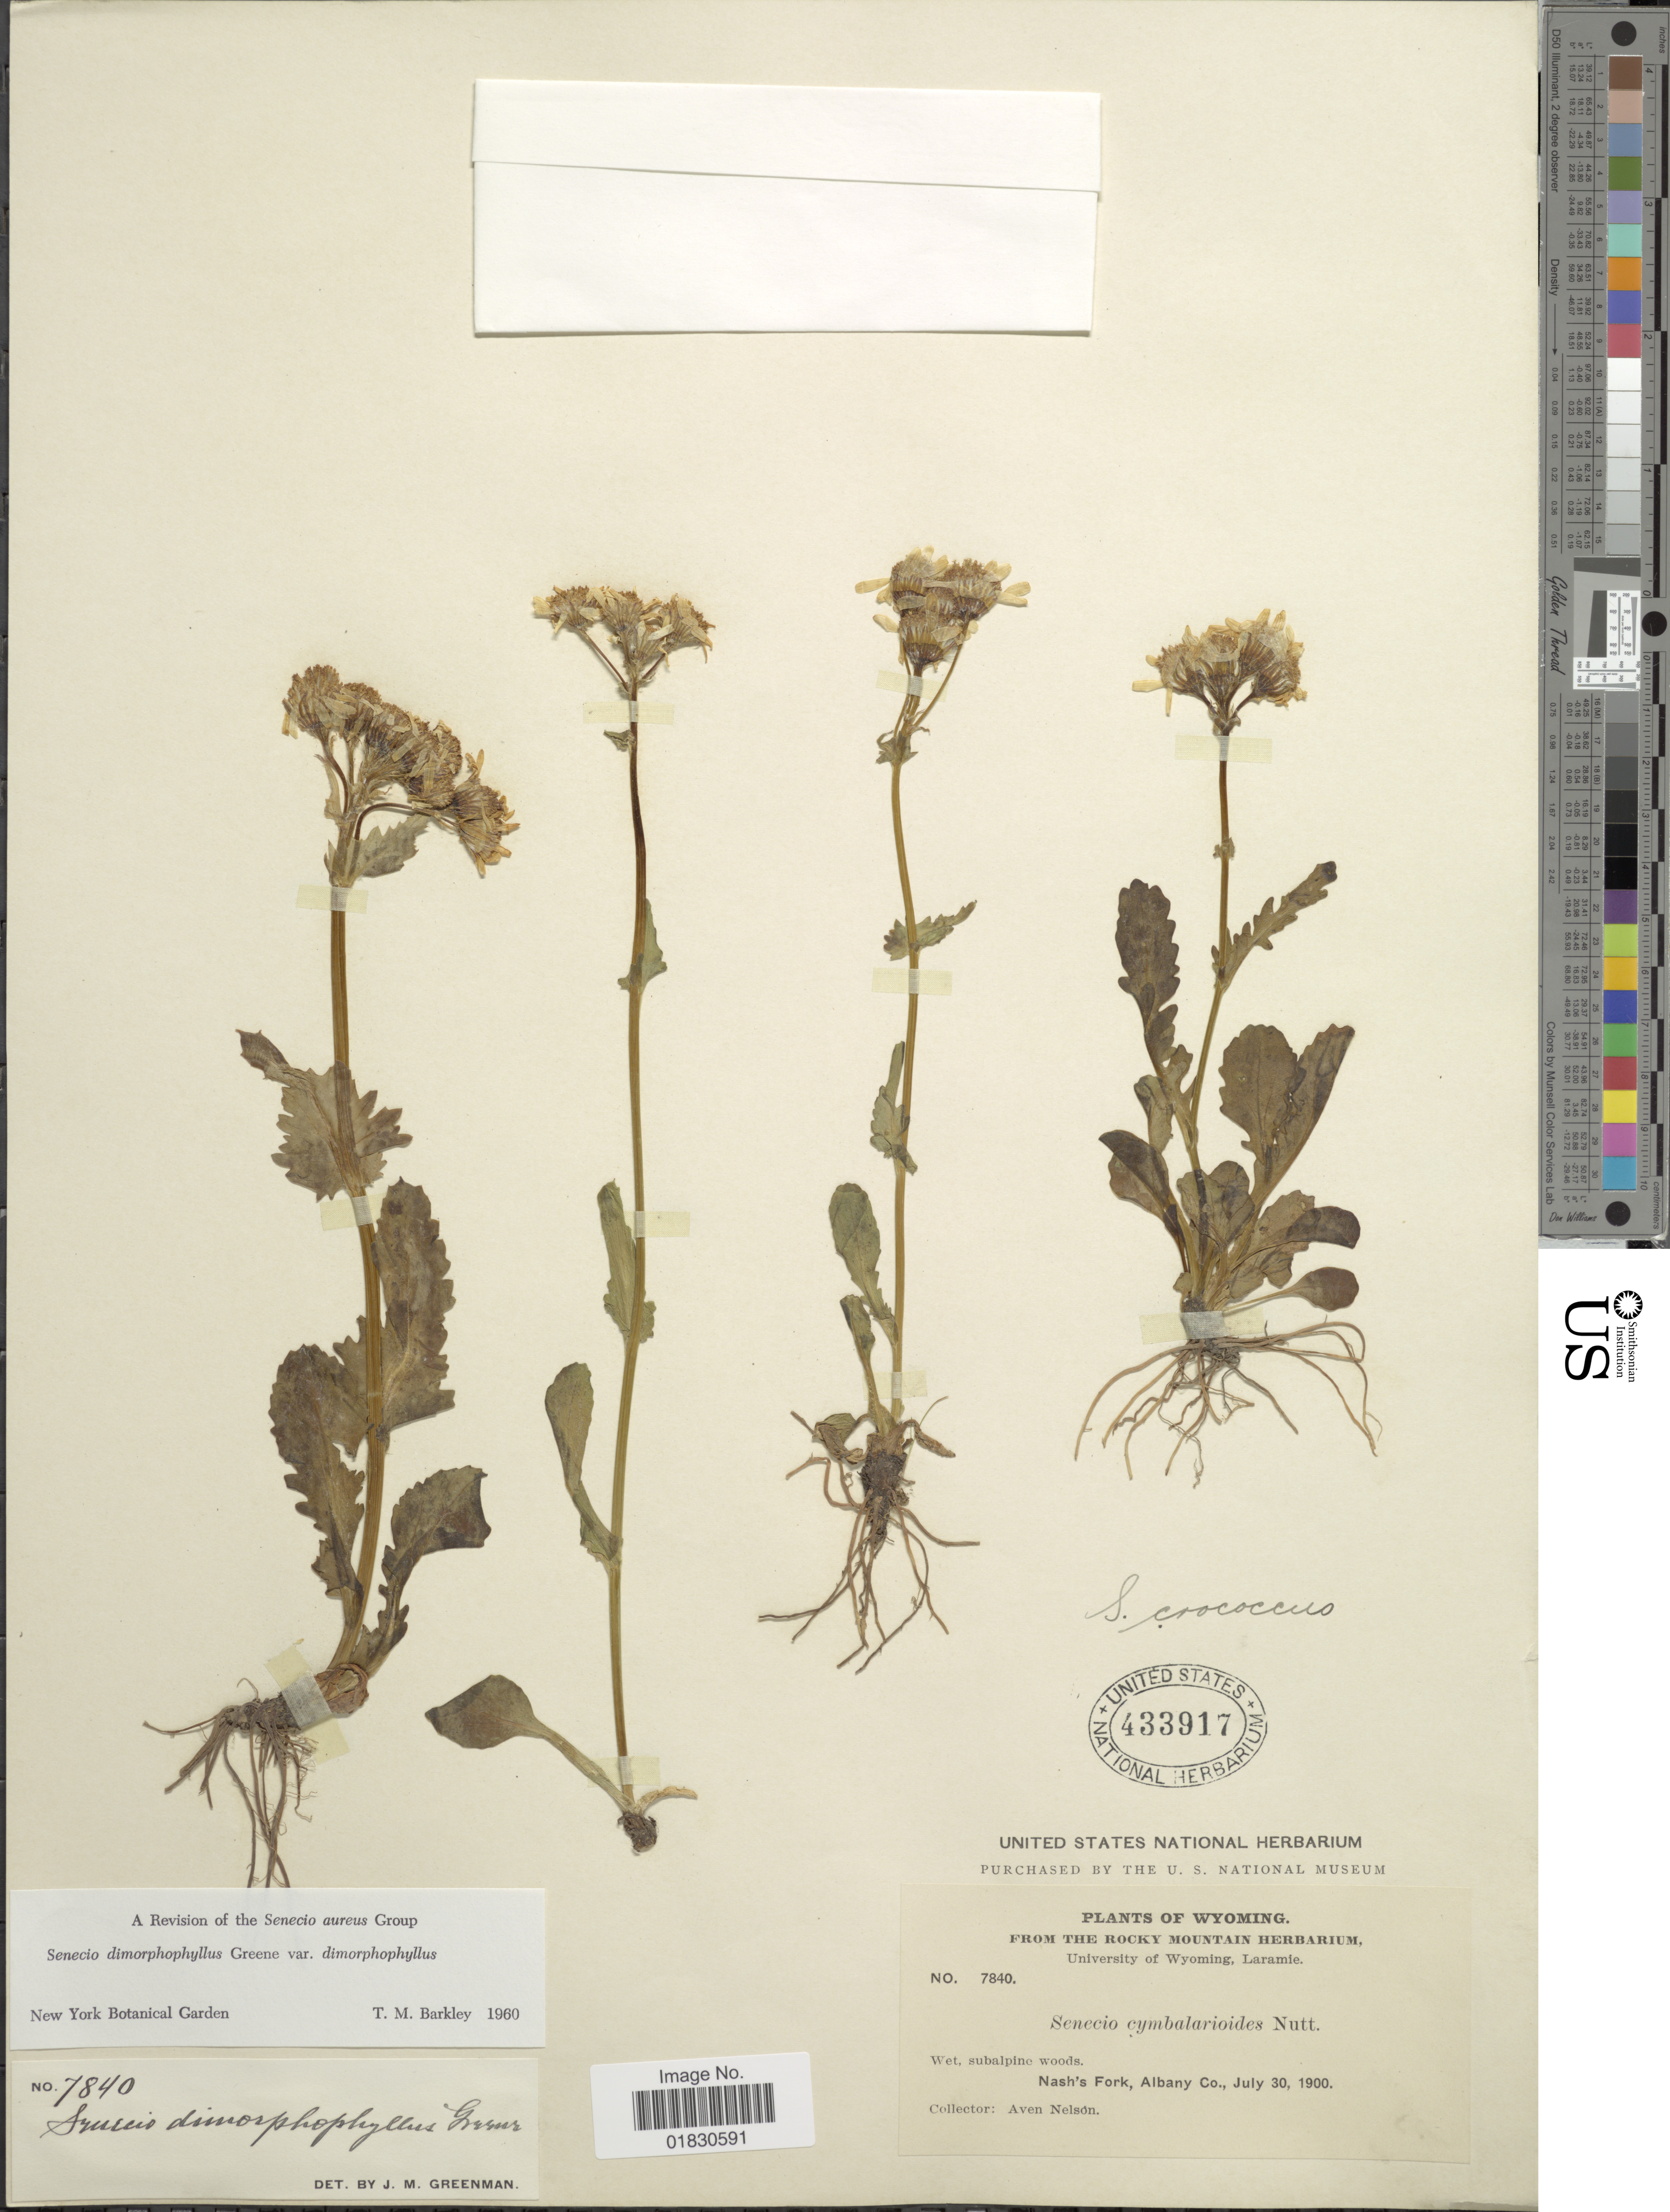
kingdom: Plantae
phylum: Tracheophyta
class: Magnoliopsida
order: Asterales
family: Asteraceae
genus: Packera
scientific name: Packera dimorphophylla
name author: (Greene) W.A. Weber & Á. Löve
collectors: A. Nelson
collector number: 7840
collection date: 1900-07-30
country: United States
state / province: Wyoming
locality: Nash' s Fork, Albany Co.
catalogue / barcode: US 433917